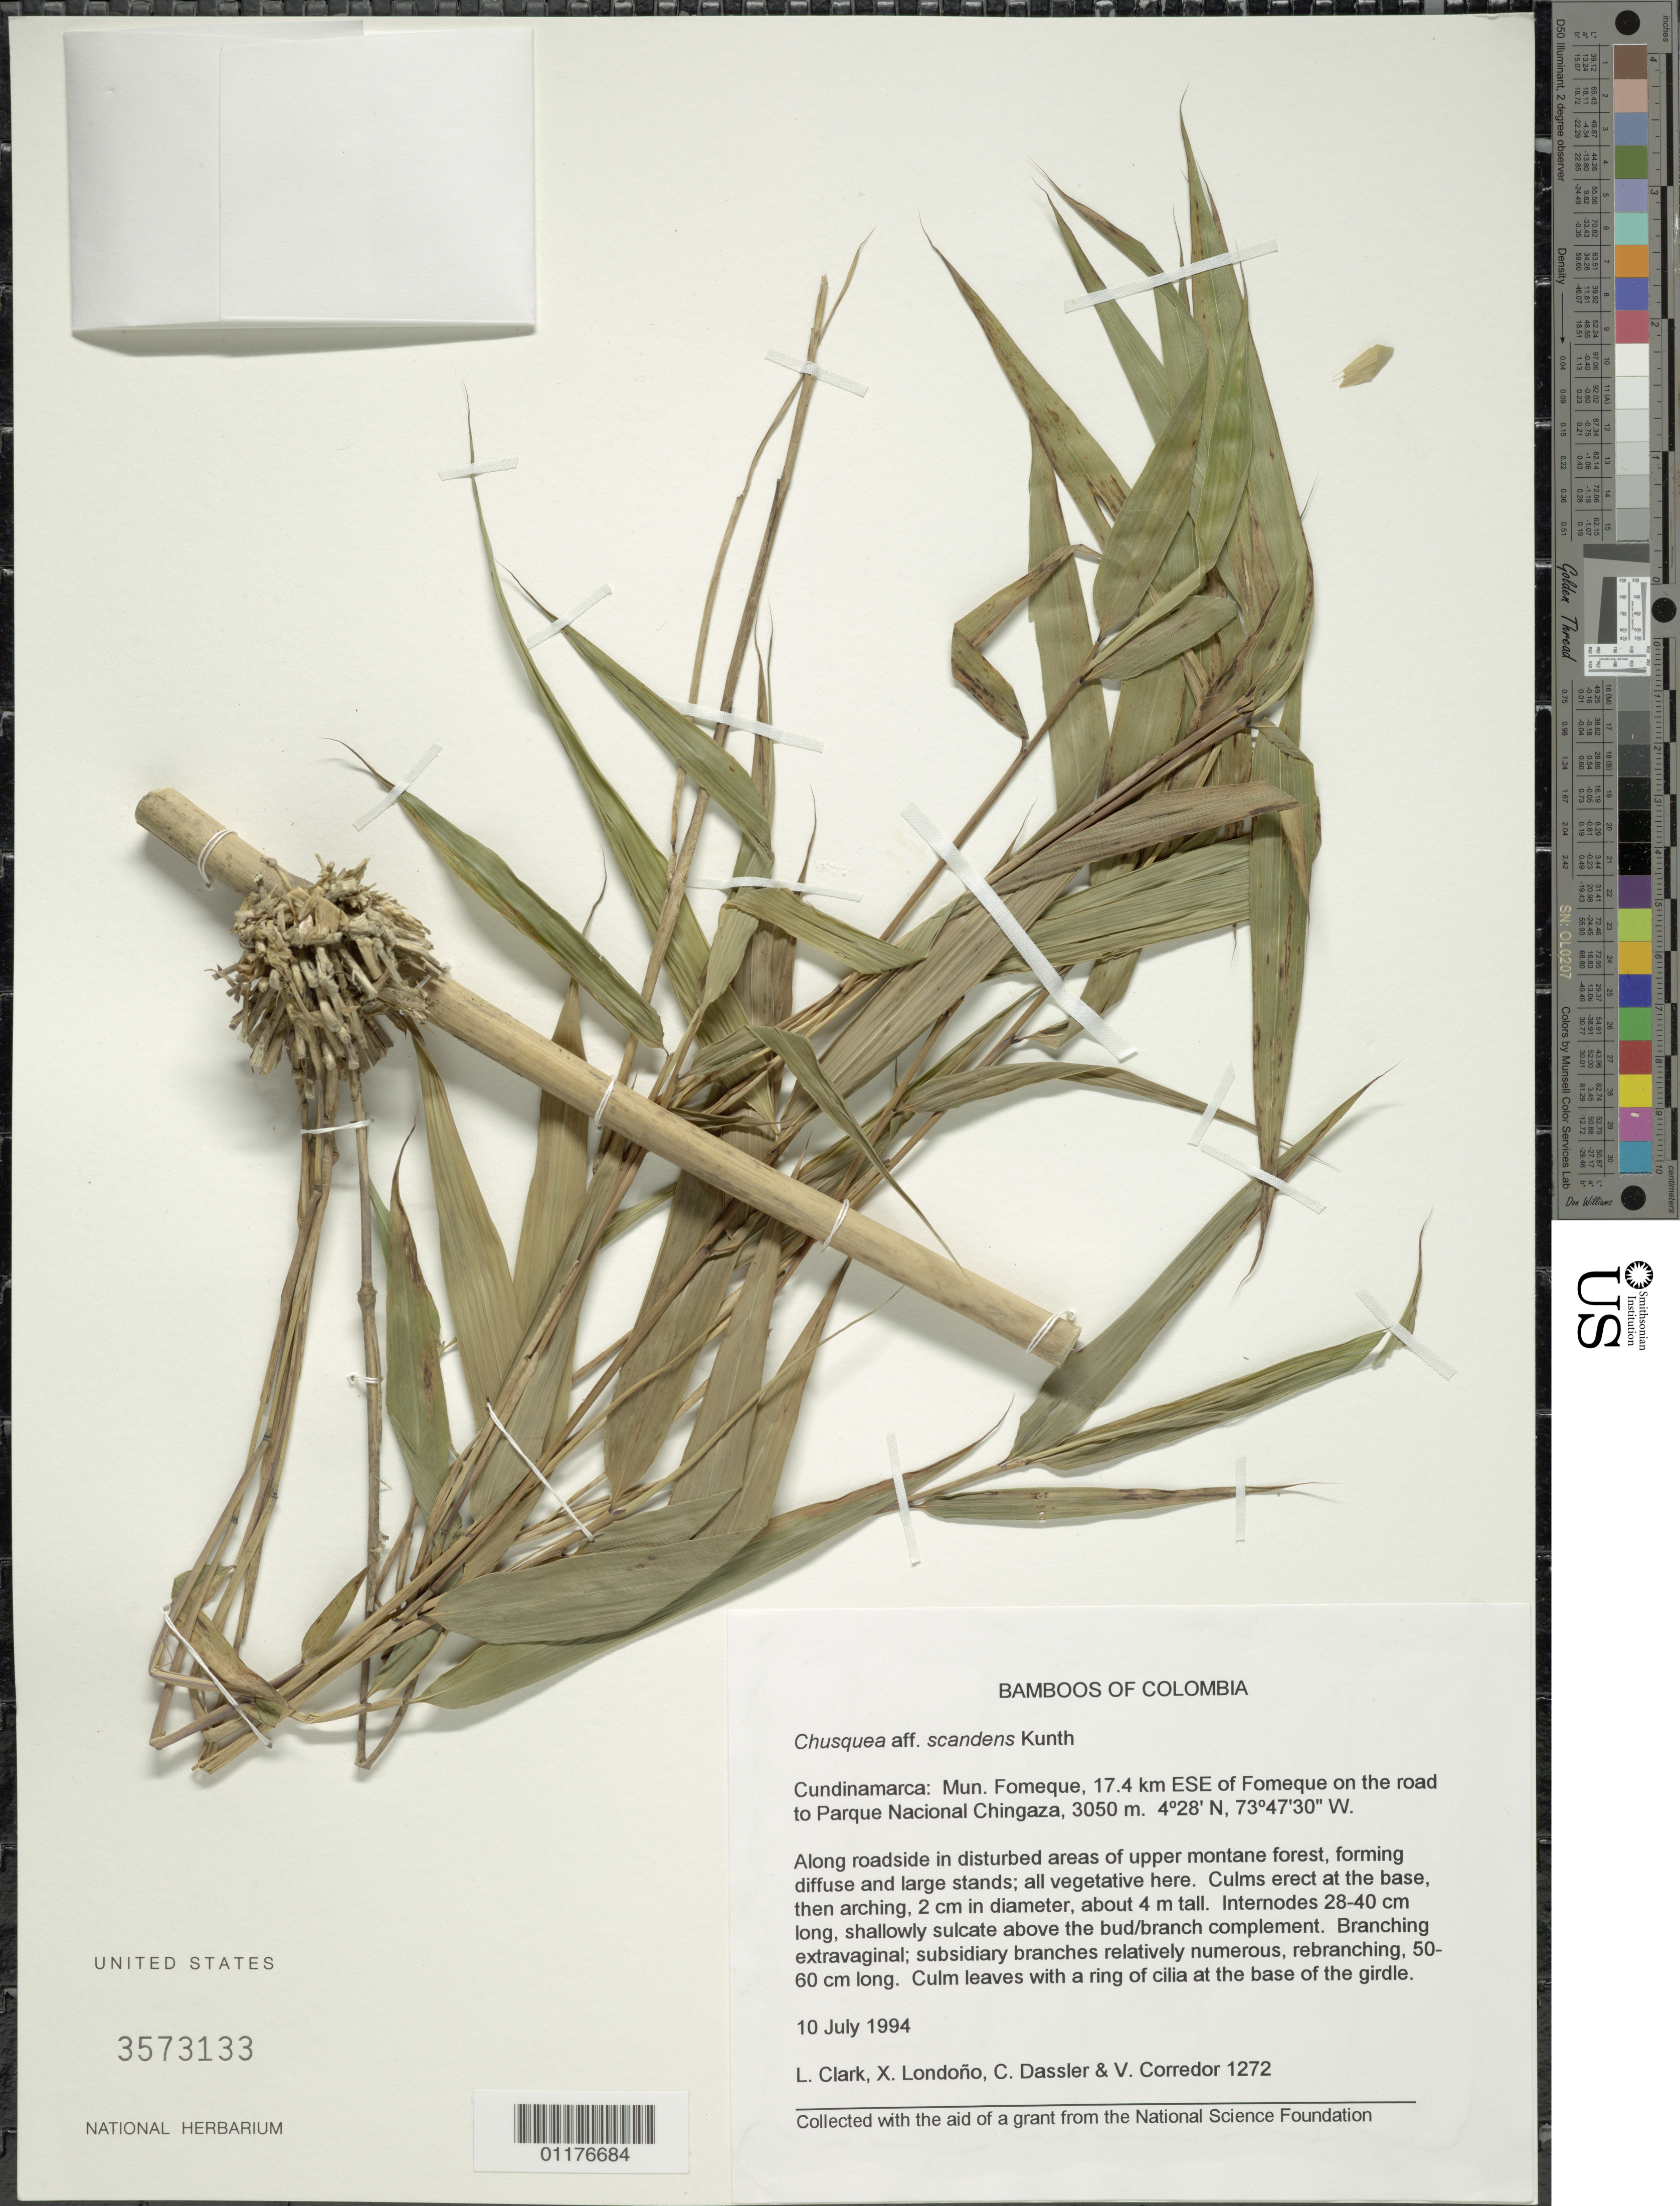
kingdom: Plantae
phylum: Tracheophyta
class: Liliopsida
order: Poales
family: Poaceae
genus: Chusquea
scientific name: Chusquea scandens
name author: Kunth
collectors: L. G. Clark, X. Londoño, C. Dassler & V. Corredor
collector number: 1272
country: Colombia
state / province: Cundinamarca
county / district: Fómeque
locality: ESE of Fomeque on the road to Parque Nacional Chingaza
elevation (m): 3050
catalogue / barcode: US 3573133